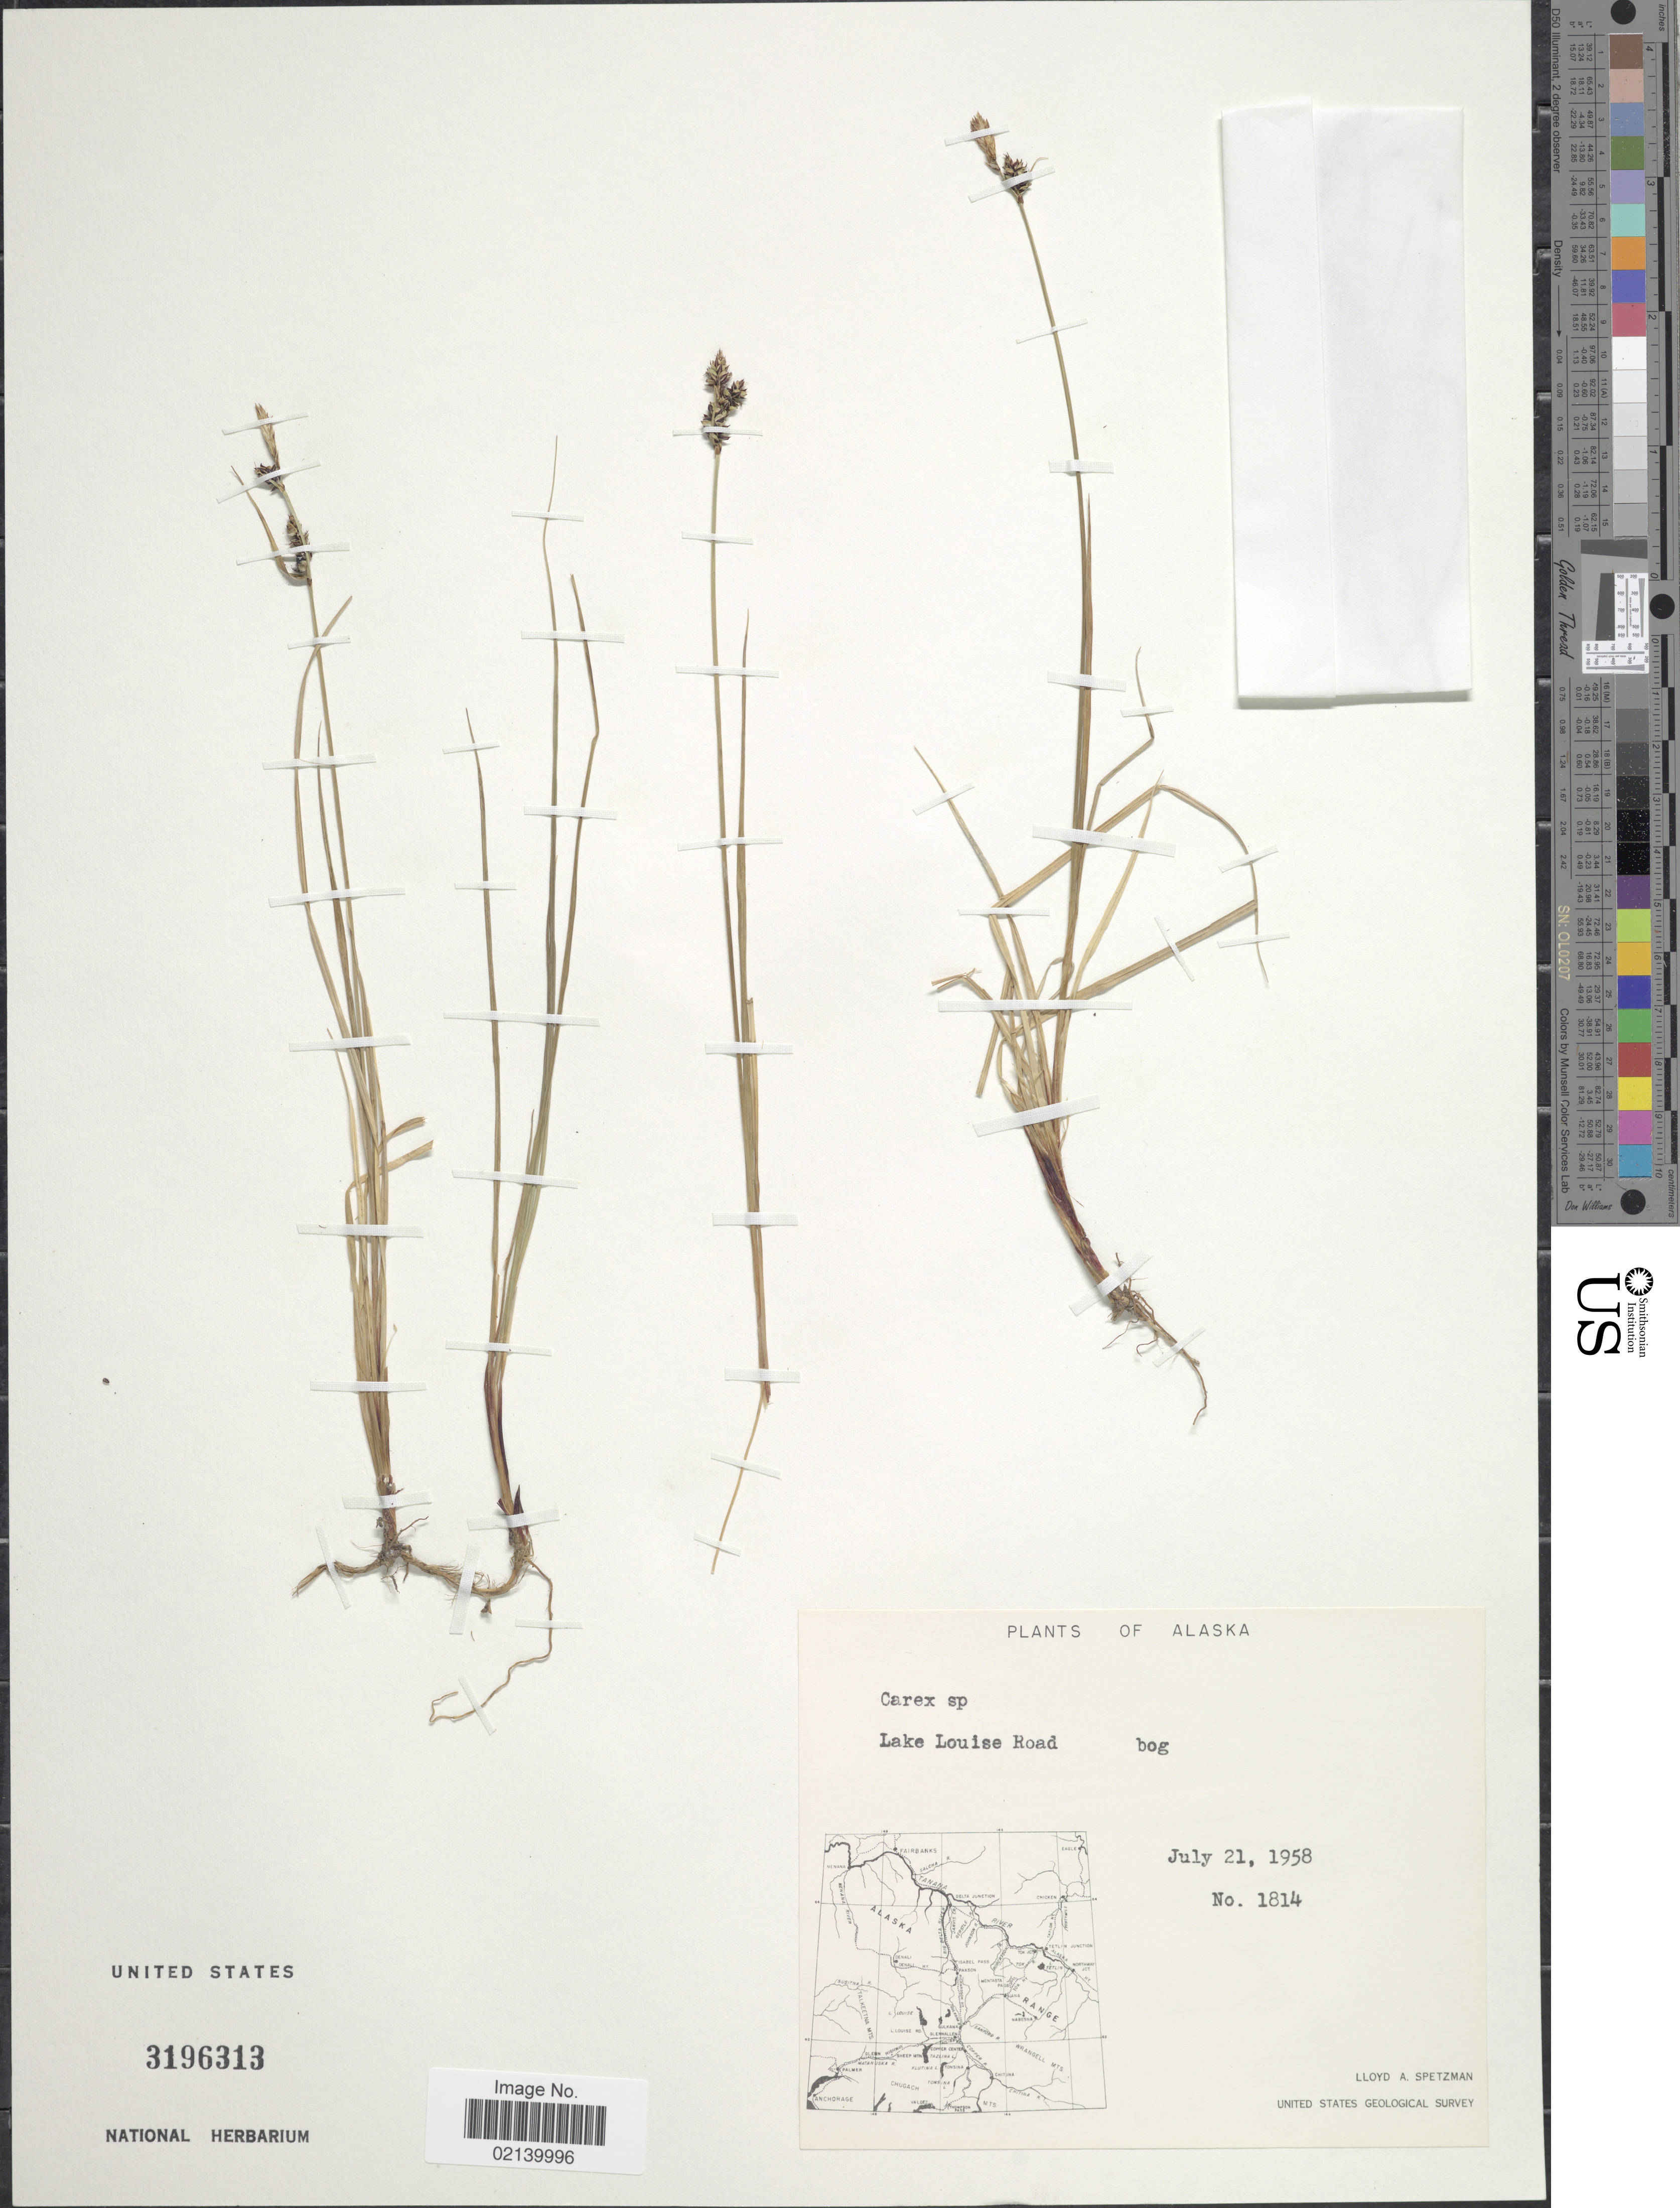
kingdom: Plantae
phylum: Tracheophyta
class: Liliopsida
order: Poales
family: Cyperaceae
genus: Carex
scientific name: Carex sp.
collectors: L. Spetzman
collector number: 1814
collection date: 1958-07-21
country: United States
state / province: Alaska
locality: Lake Louise Road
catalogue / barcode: US 3196313